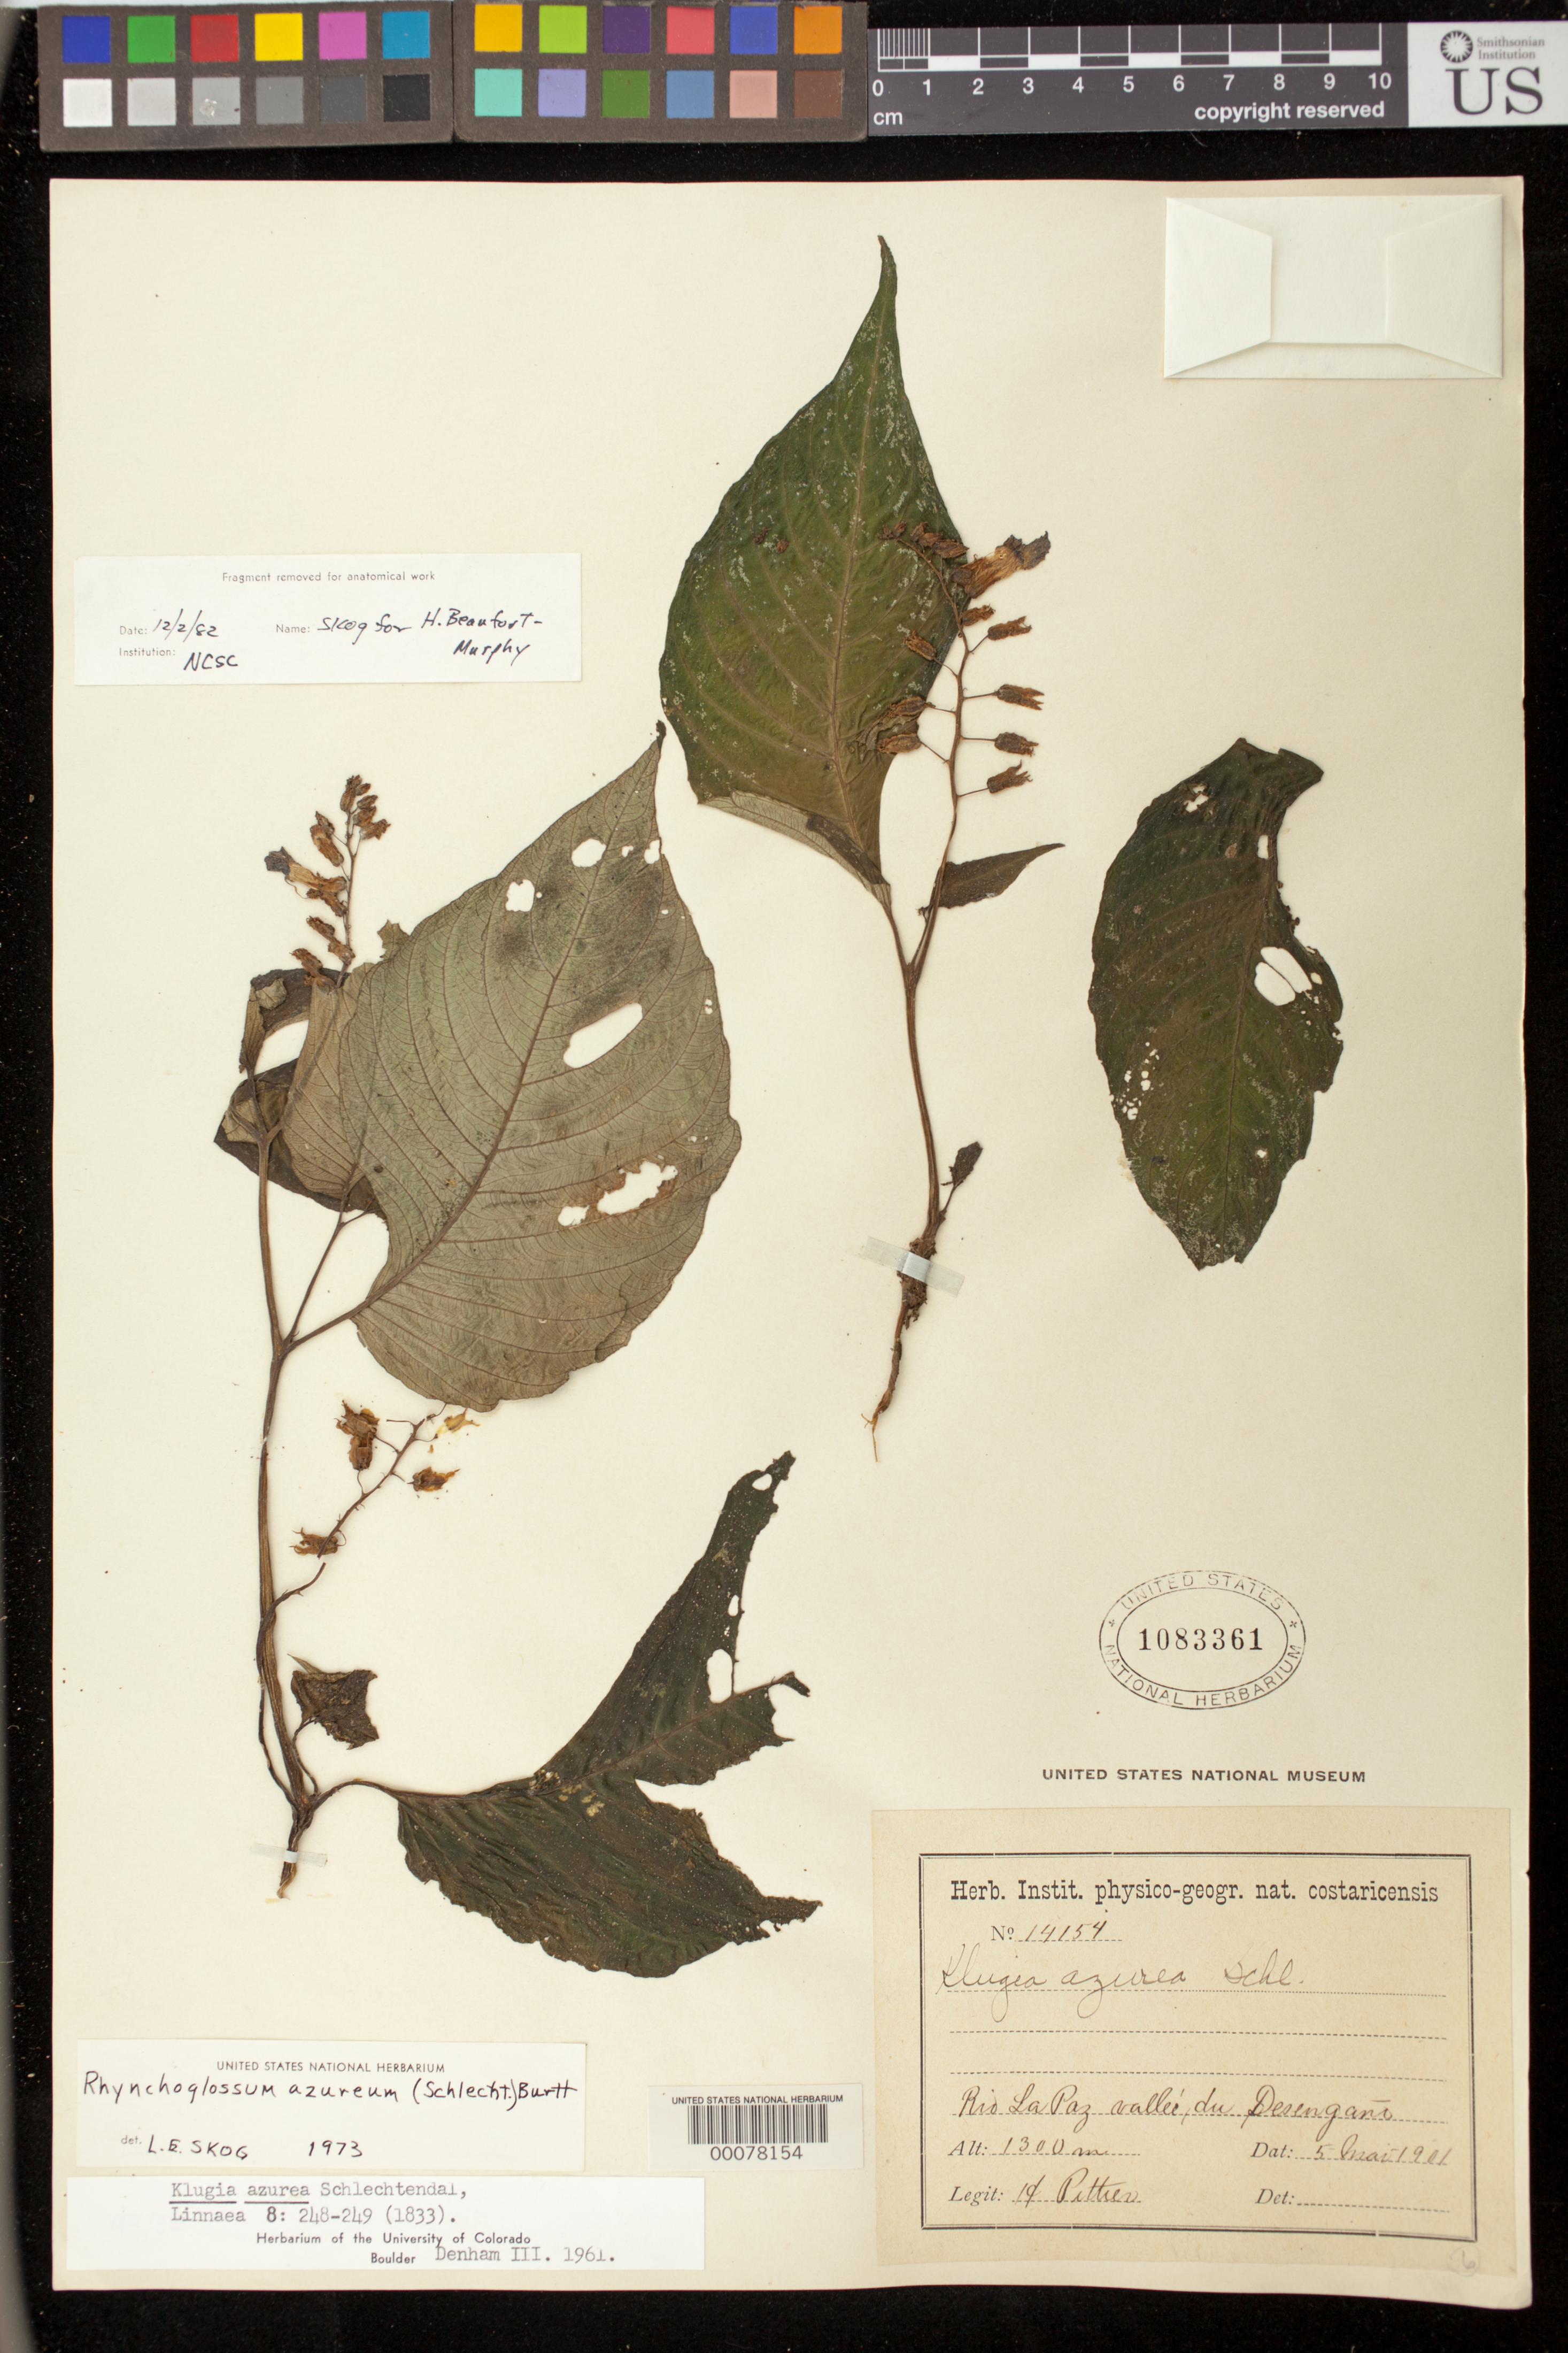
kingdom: Plantae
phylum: Tracheophyta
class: Magnoliopsida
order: Lamiales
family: Gesneriaceae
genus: Rhynchoglossum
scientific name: Rhynchoglossum azureum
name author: (Schltdl.) B.L. Burtt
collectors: H. F. Pittier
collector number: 14154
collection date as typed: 05 May 1901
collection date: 1901-05-05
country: Costa Rica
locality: Rio La Paz Vallee du Desengano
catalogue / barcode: US 1083361